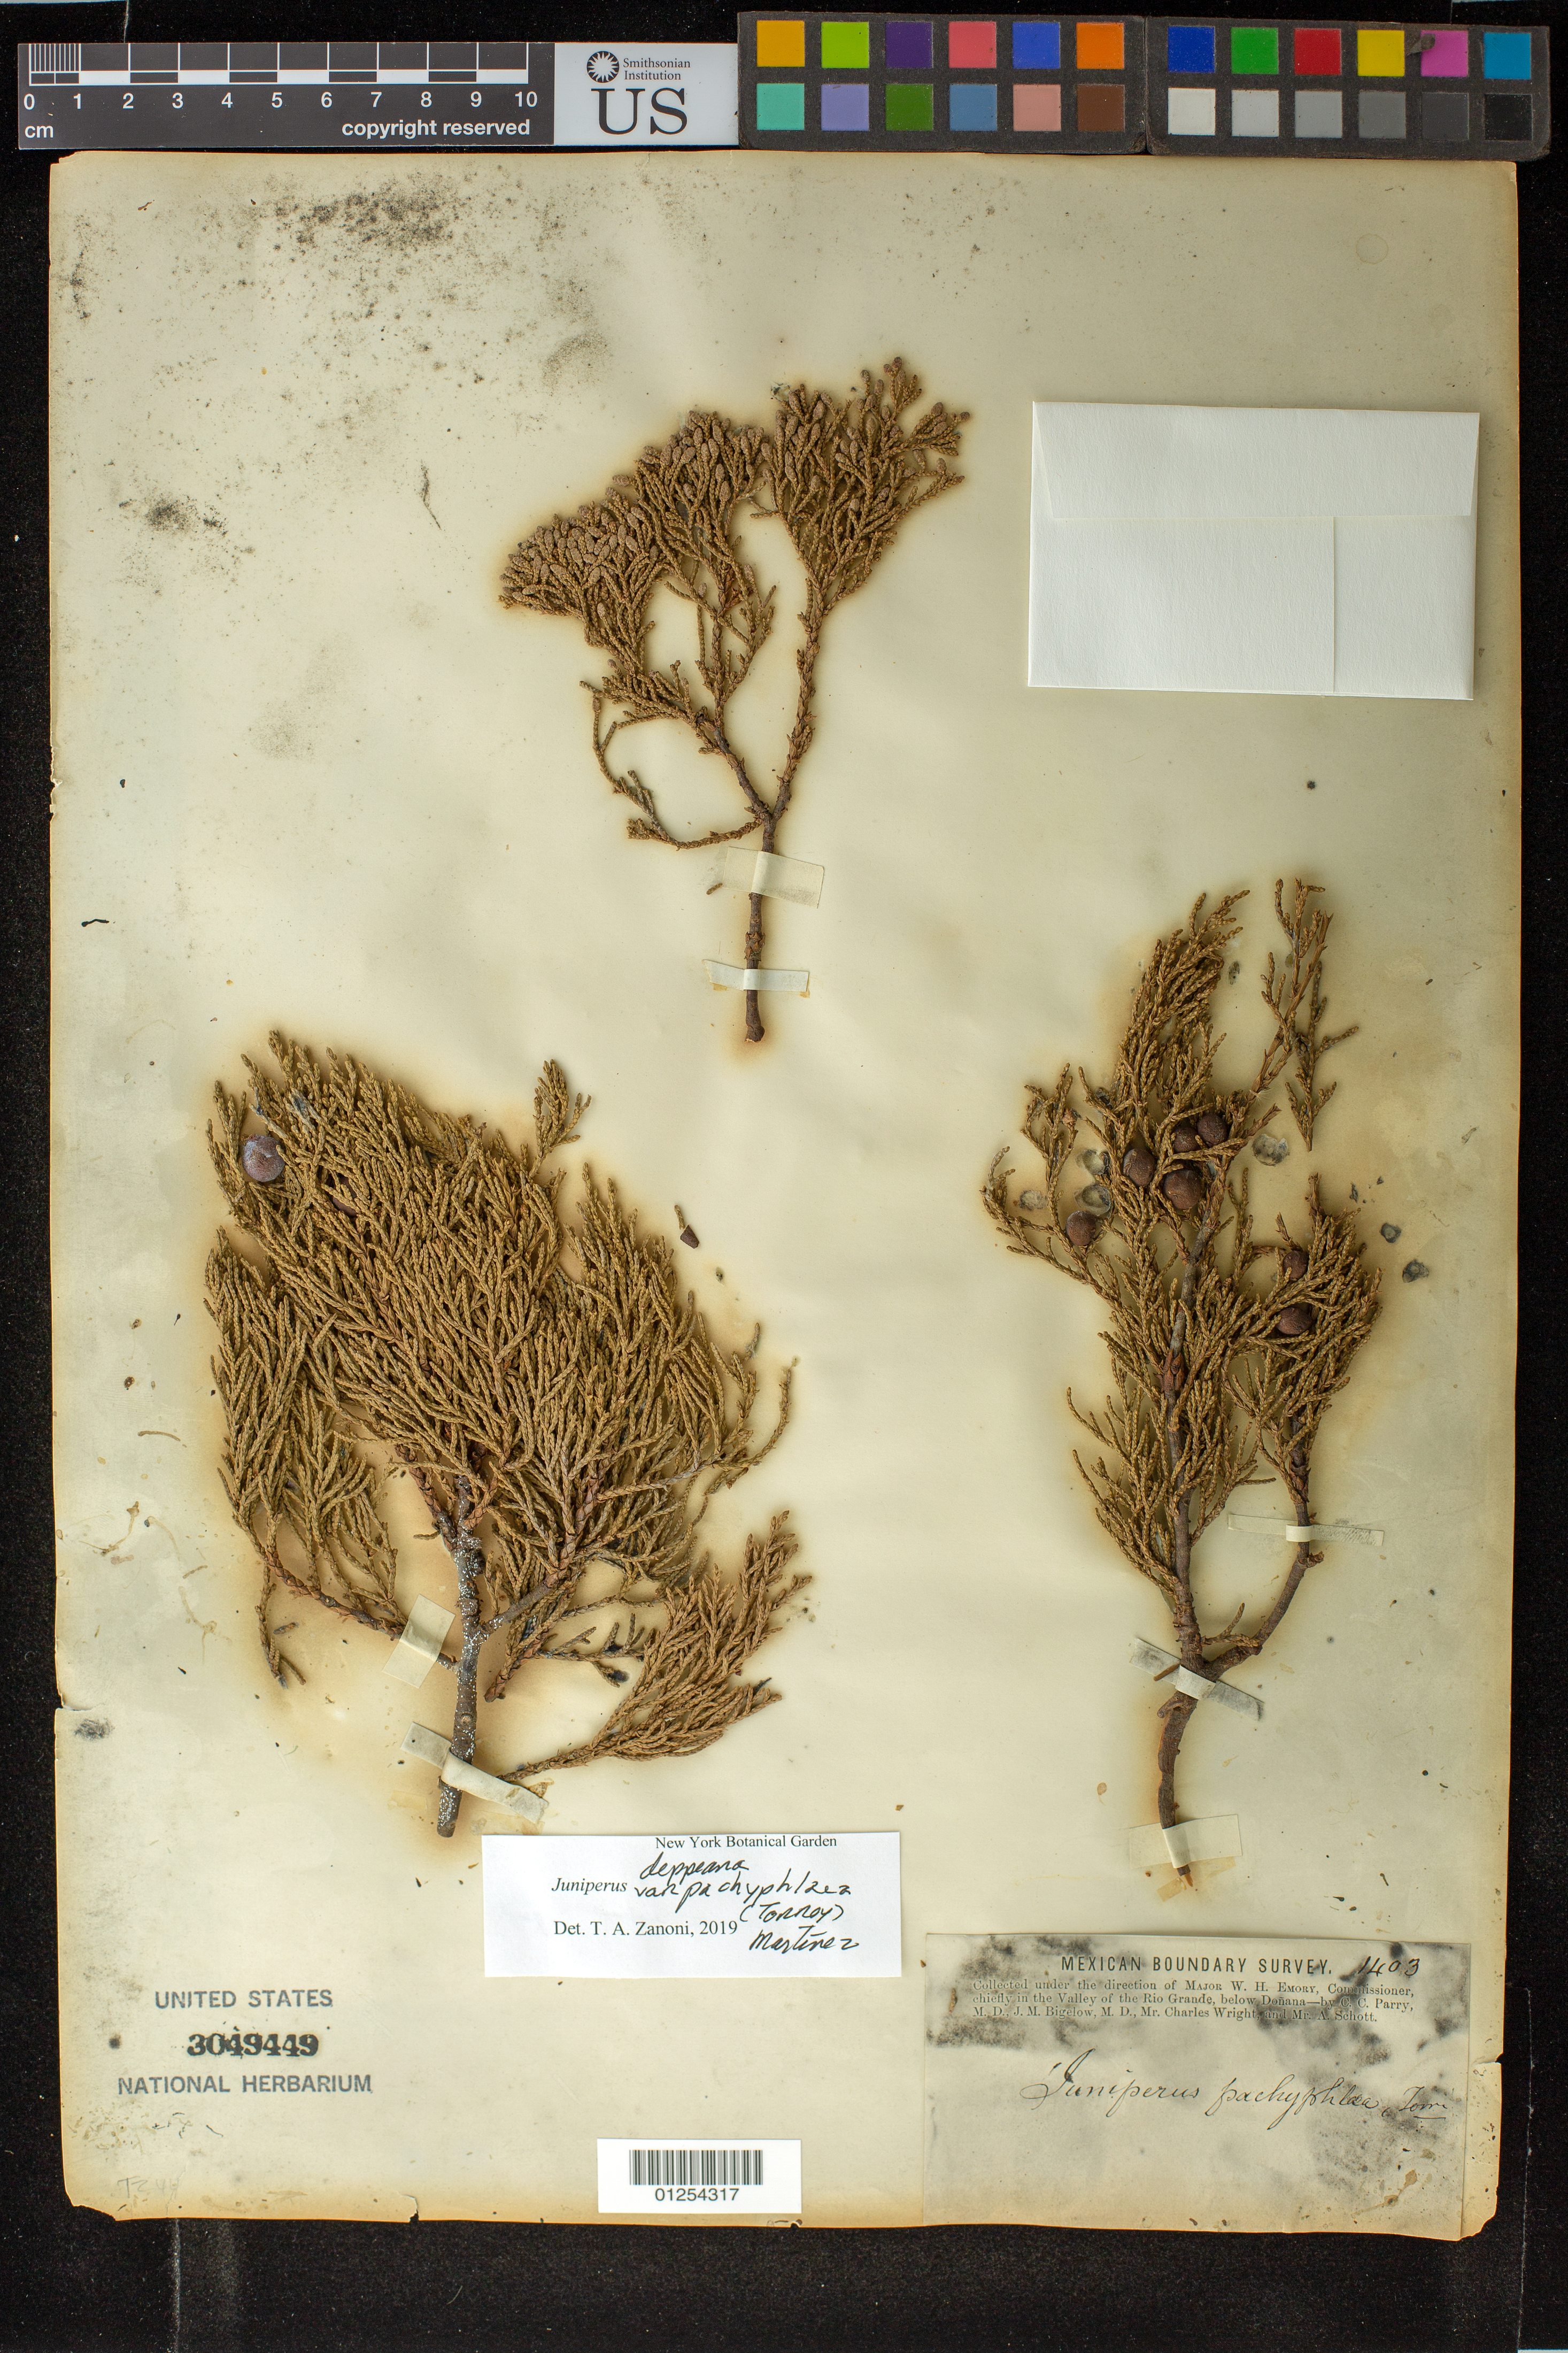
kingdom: Plantae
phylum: Tracheophyta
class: Pinopsida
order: Pinales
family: Cupressaceae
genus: Juniperus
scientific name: Juniperus deppeana var. pachyphlaea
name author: (Torr.) Martínez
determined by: Zanoni, T. A., (NY), New York Botanical Garden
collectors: W. H. Emory, C. C. Parry, J. M. Bigelow, C. Wright & A. C. V. Schott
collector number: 1403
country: Mexico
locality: Chiefly in the Valley of the Rio Grande, below Doñana.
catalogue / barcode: US 3049449